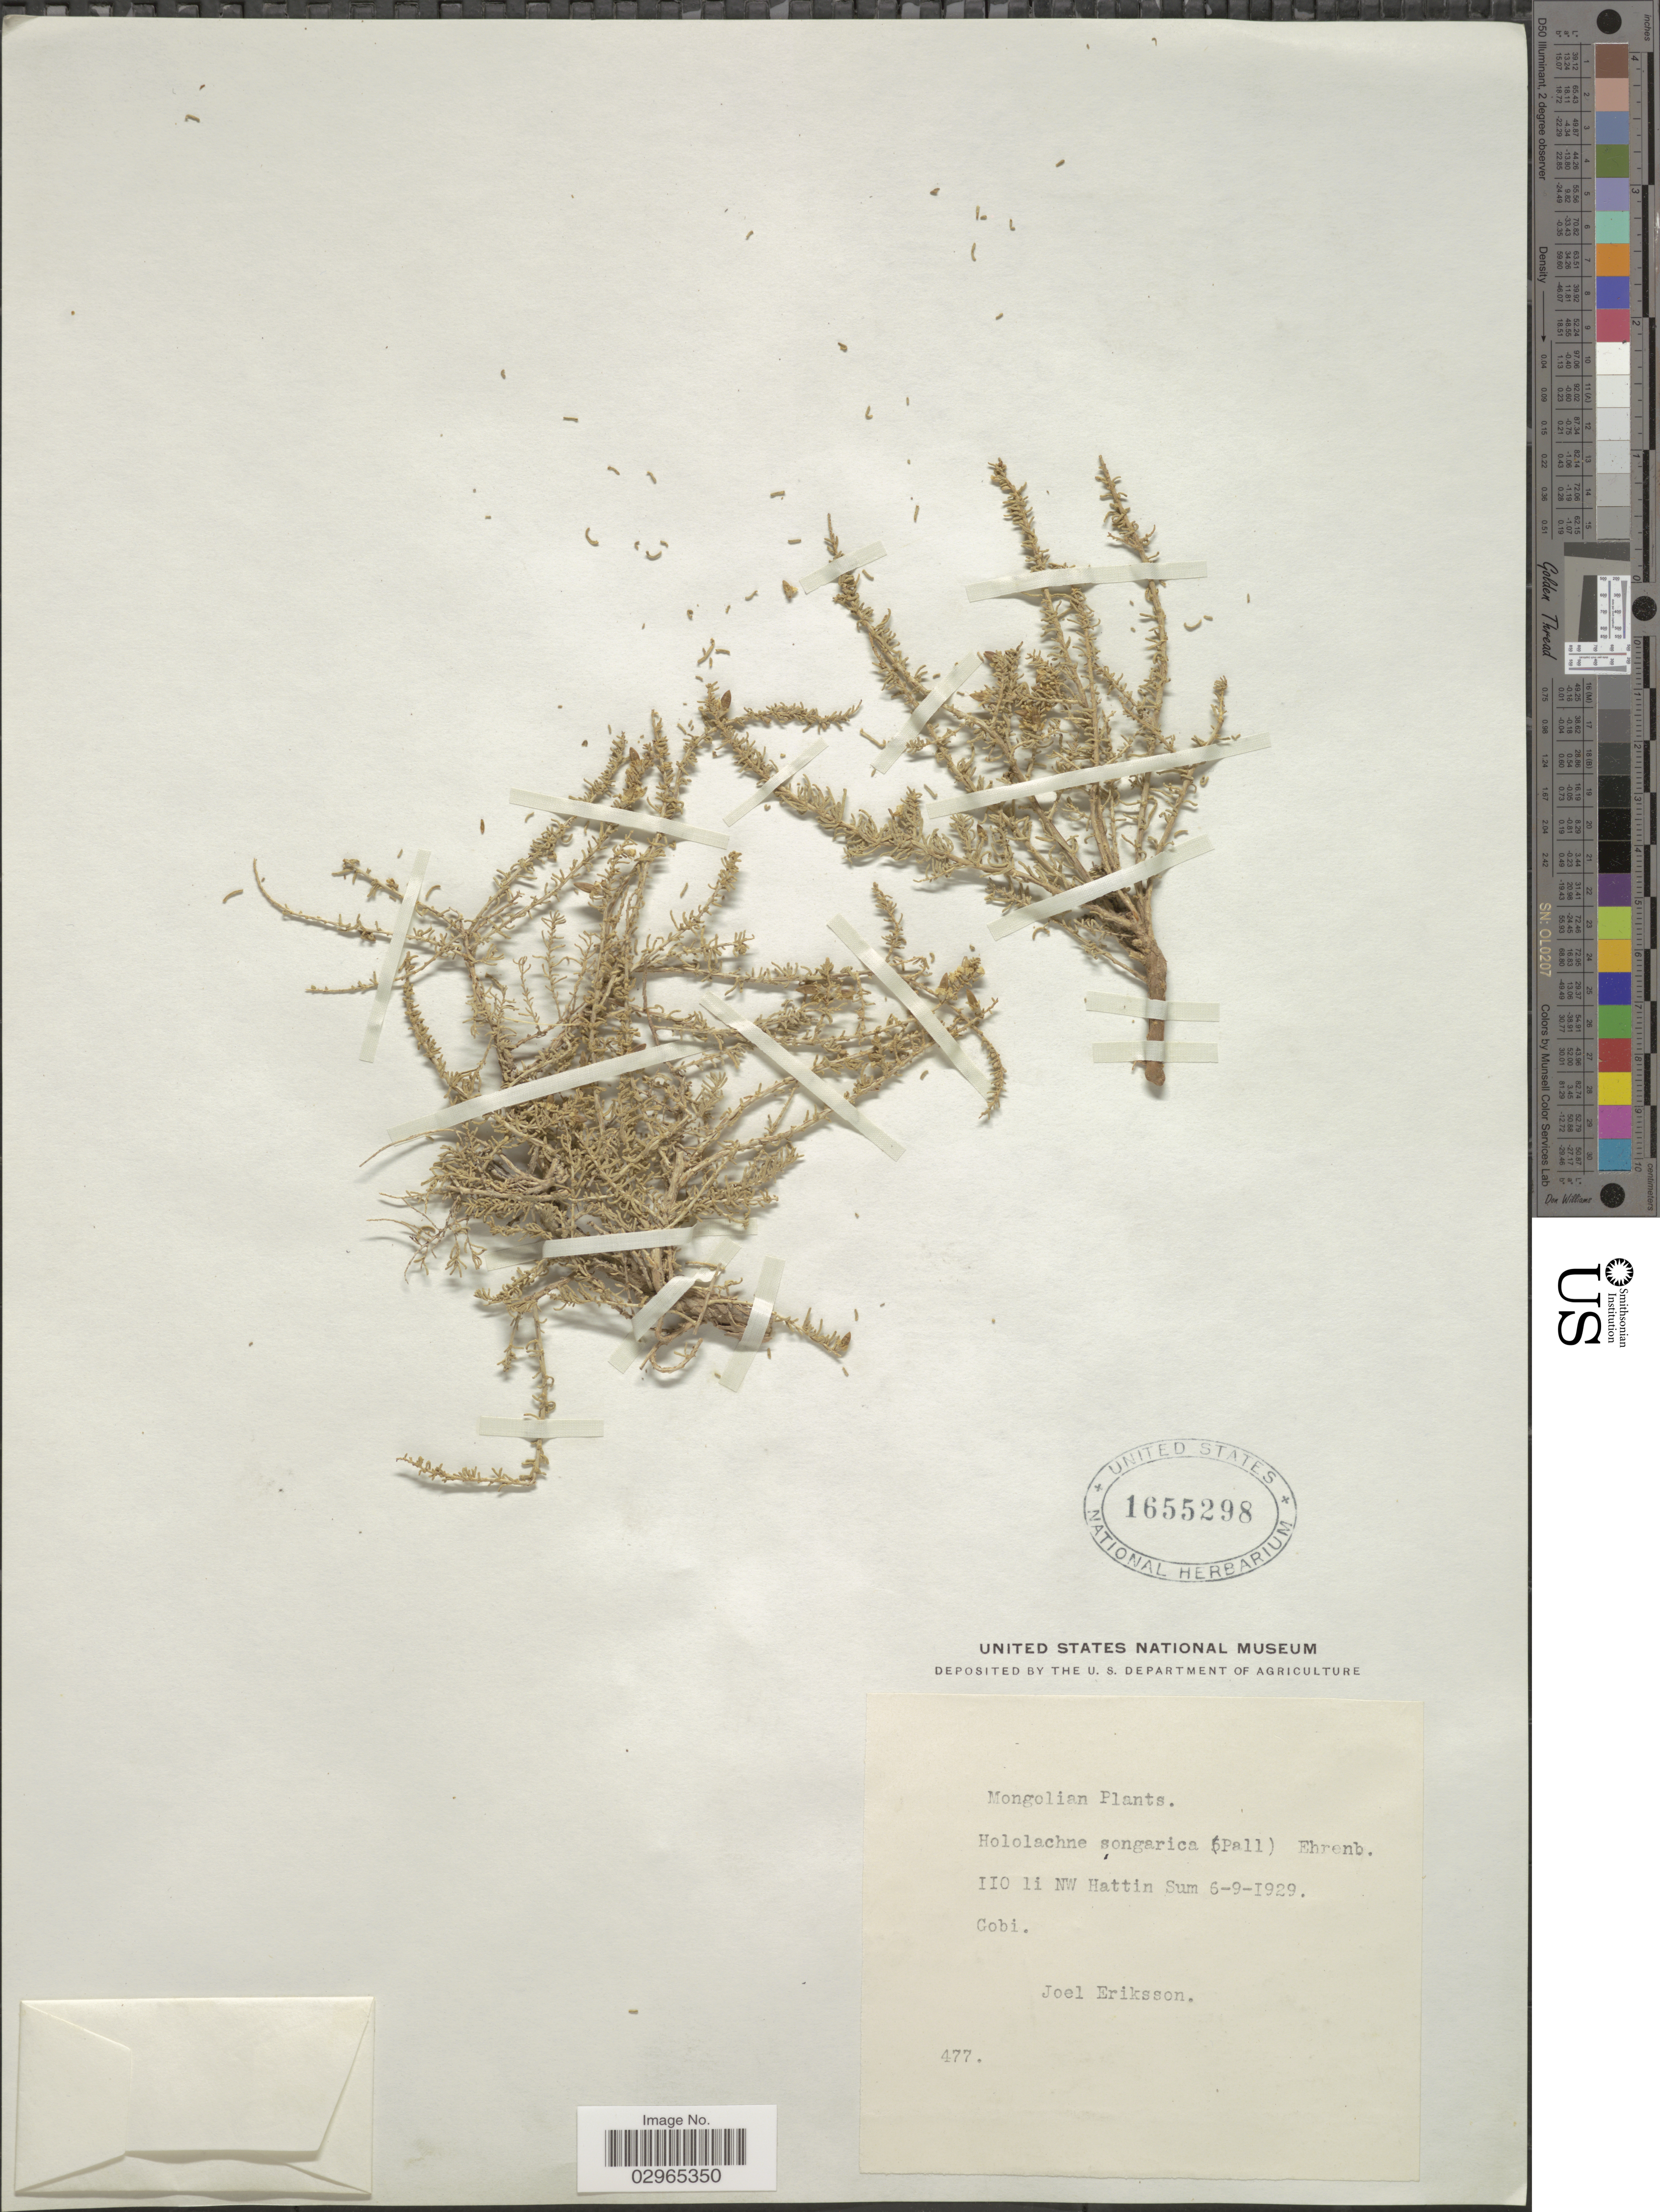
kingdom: Plantae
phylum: Tracheophyta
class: Magnoliopsida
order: Caryophyllales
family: Tamaricaceae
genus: Reaumuria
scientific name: Reaumuria songarica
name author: (Pall.) Maxim.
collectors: J. Eriksson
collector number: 477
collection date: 1929-09-06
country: Mongolia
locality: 110 li NW Hattin Sum. Gobi.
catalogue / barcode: US 1655298